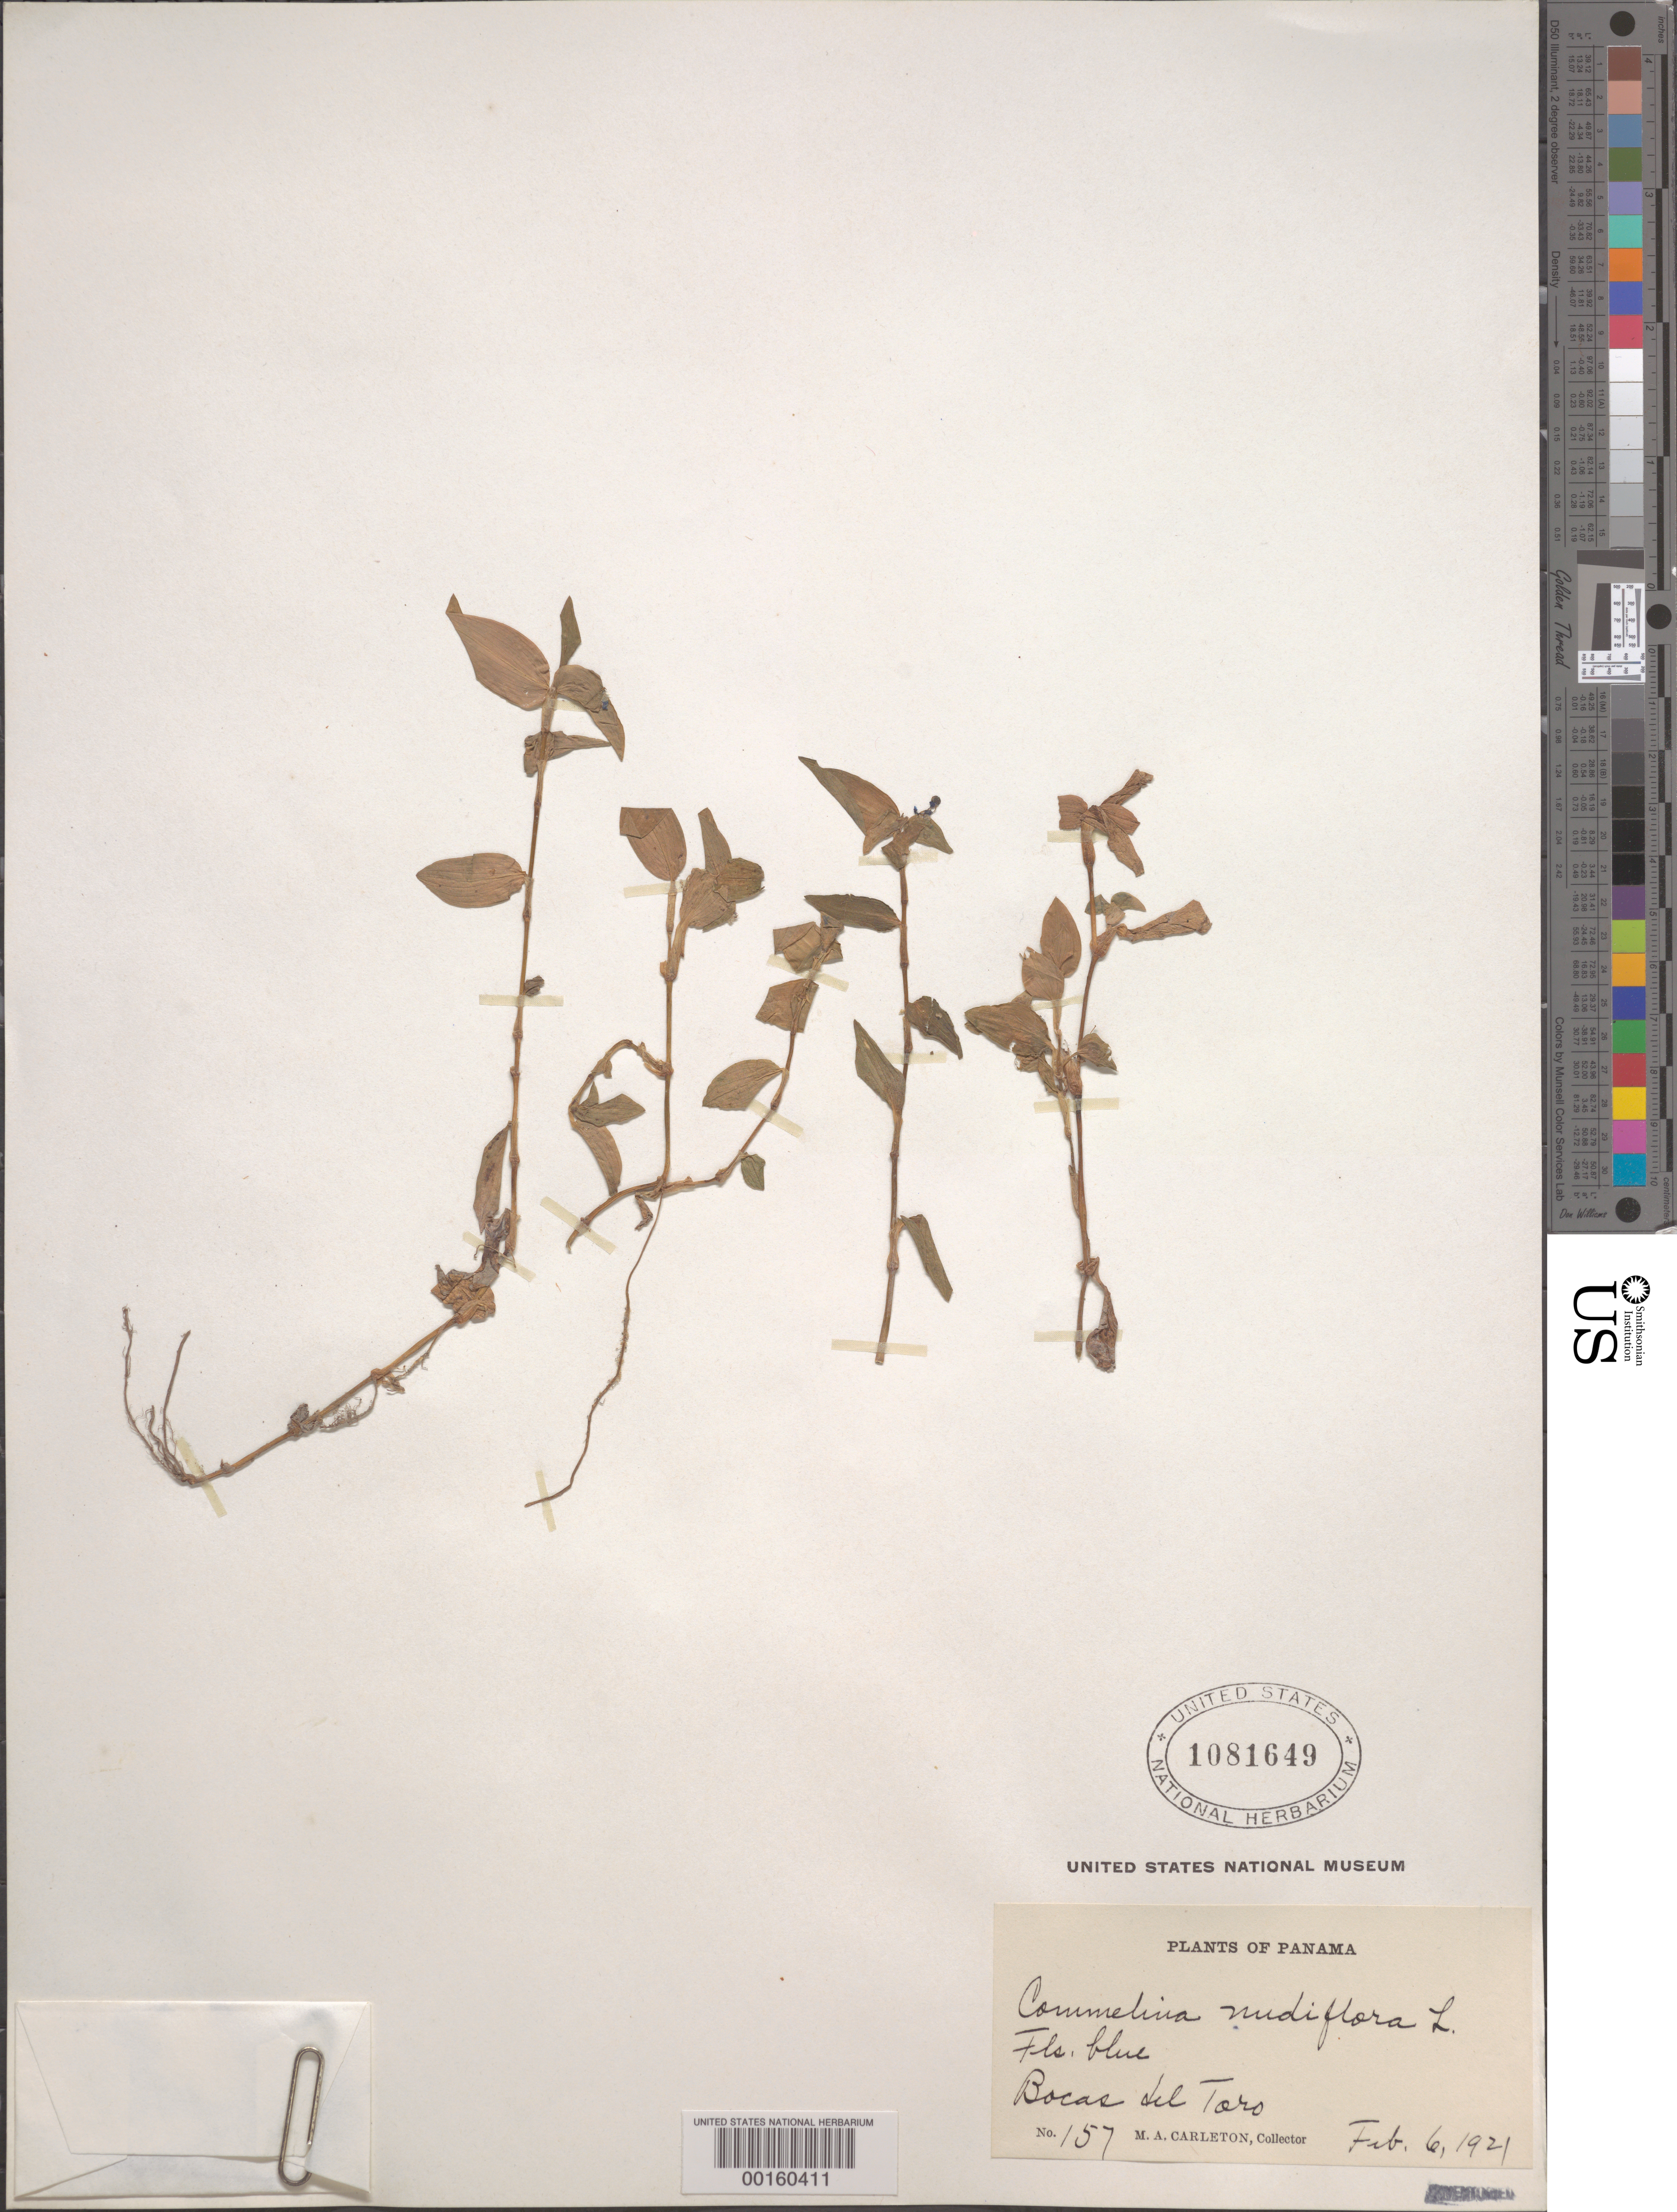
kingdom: Plantae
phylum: Tracheophyta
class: Liliopsida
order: Commelinales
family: Commelinaceae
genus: Commelina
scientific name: Commelina diffusa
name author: Burm. f.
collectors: M. A. Carleton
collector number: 157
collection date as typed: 06 Feb 1921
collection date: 1921-02-06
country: Panama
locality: Bocas del Toro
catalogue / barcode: US 1081649